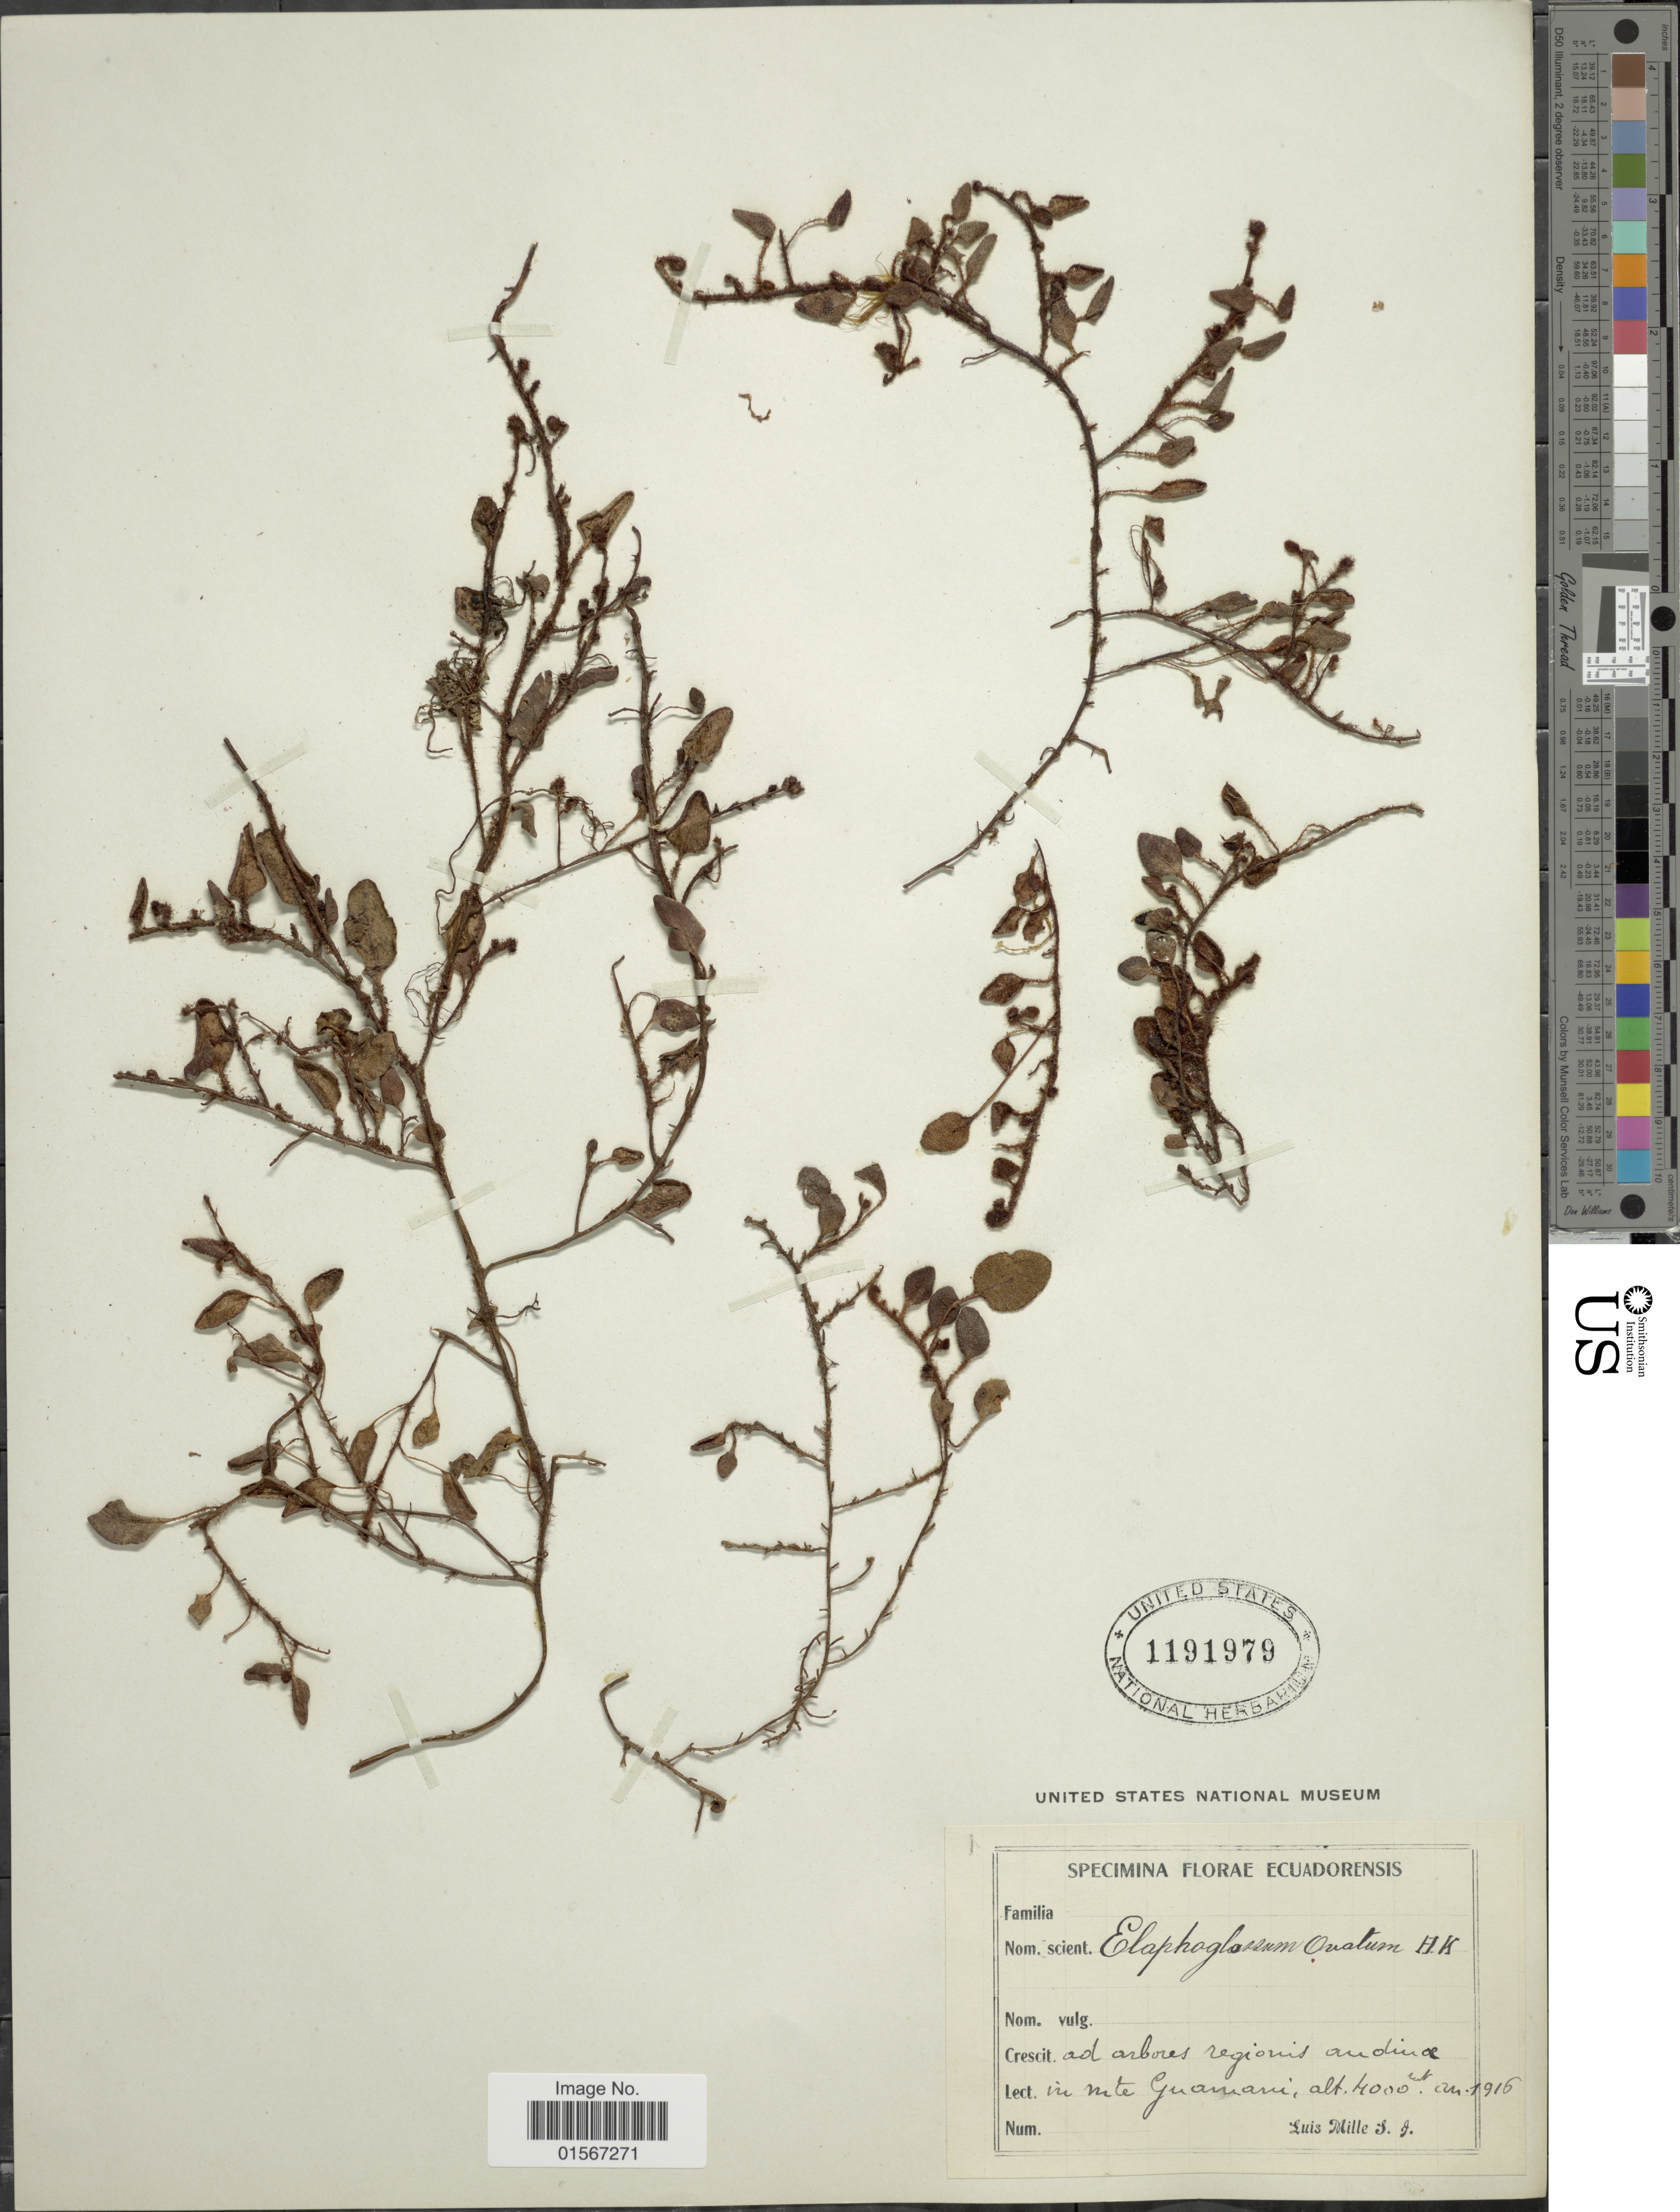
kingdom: Plantae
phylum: Tracheophyta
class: Polypodiopsida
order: Polypodiales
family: Dryopteridaceae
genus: Elaphoglossum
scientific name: Elaphoglossum ovatum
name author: (Hook. & Grev.) T. Moore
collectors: L. Mille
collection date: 1915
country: Ecuador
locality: ad arbores regionis andinae, in Mte Guamani.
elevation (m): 4000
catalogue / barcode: US 1191979